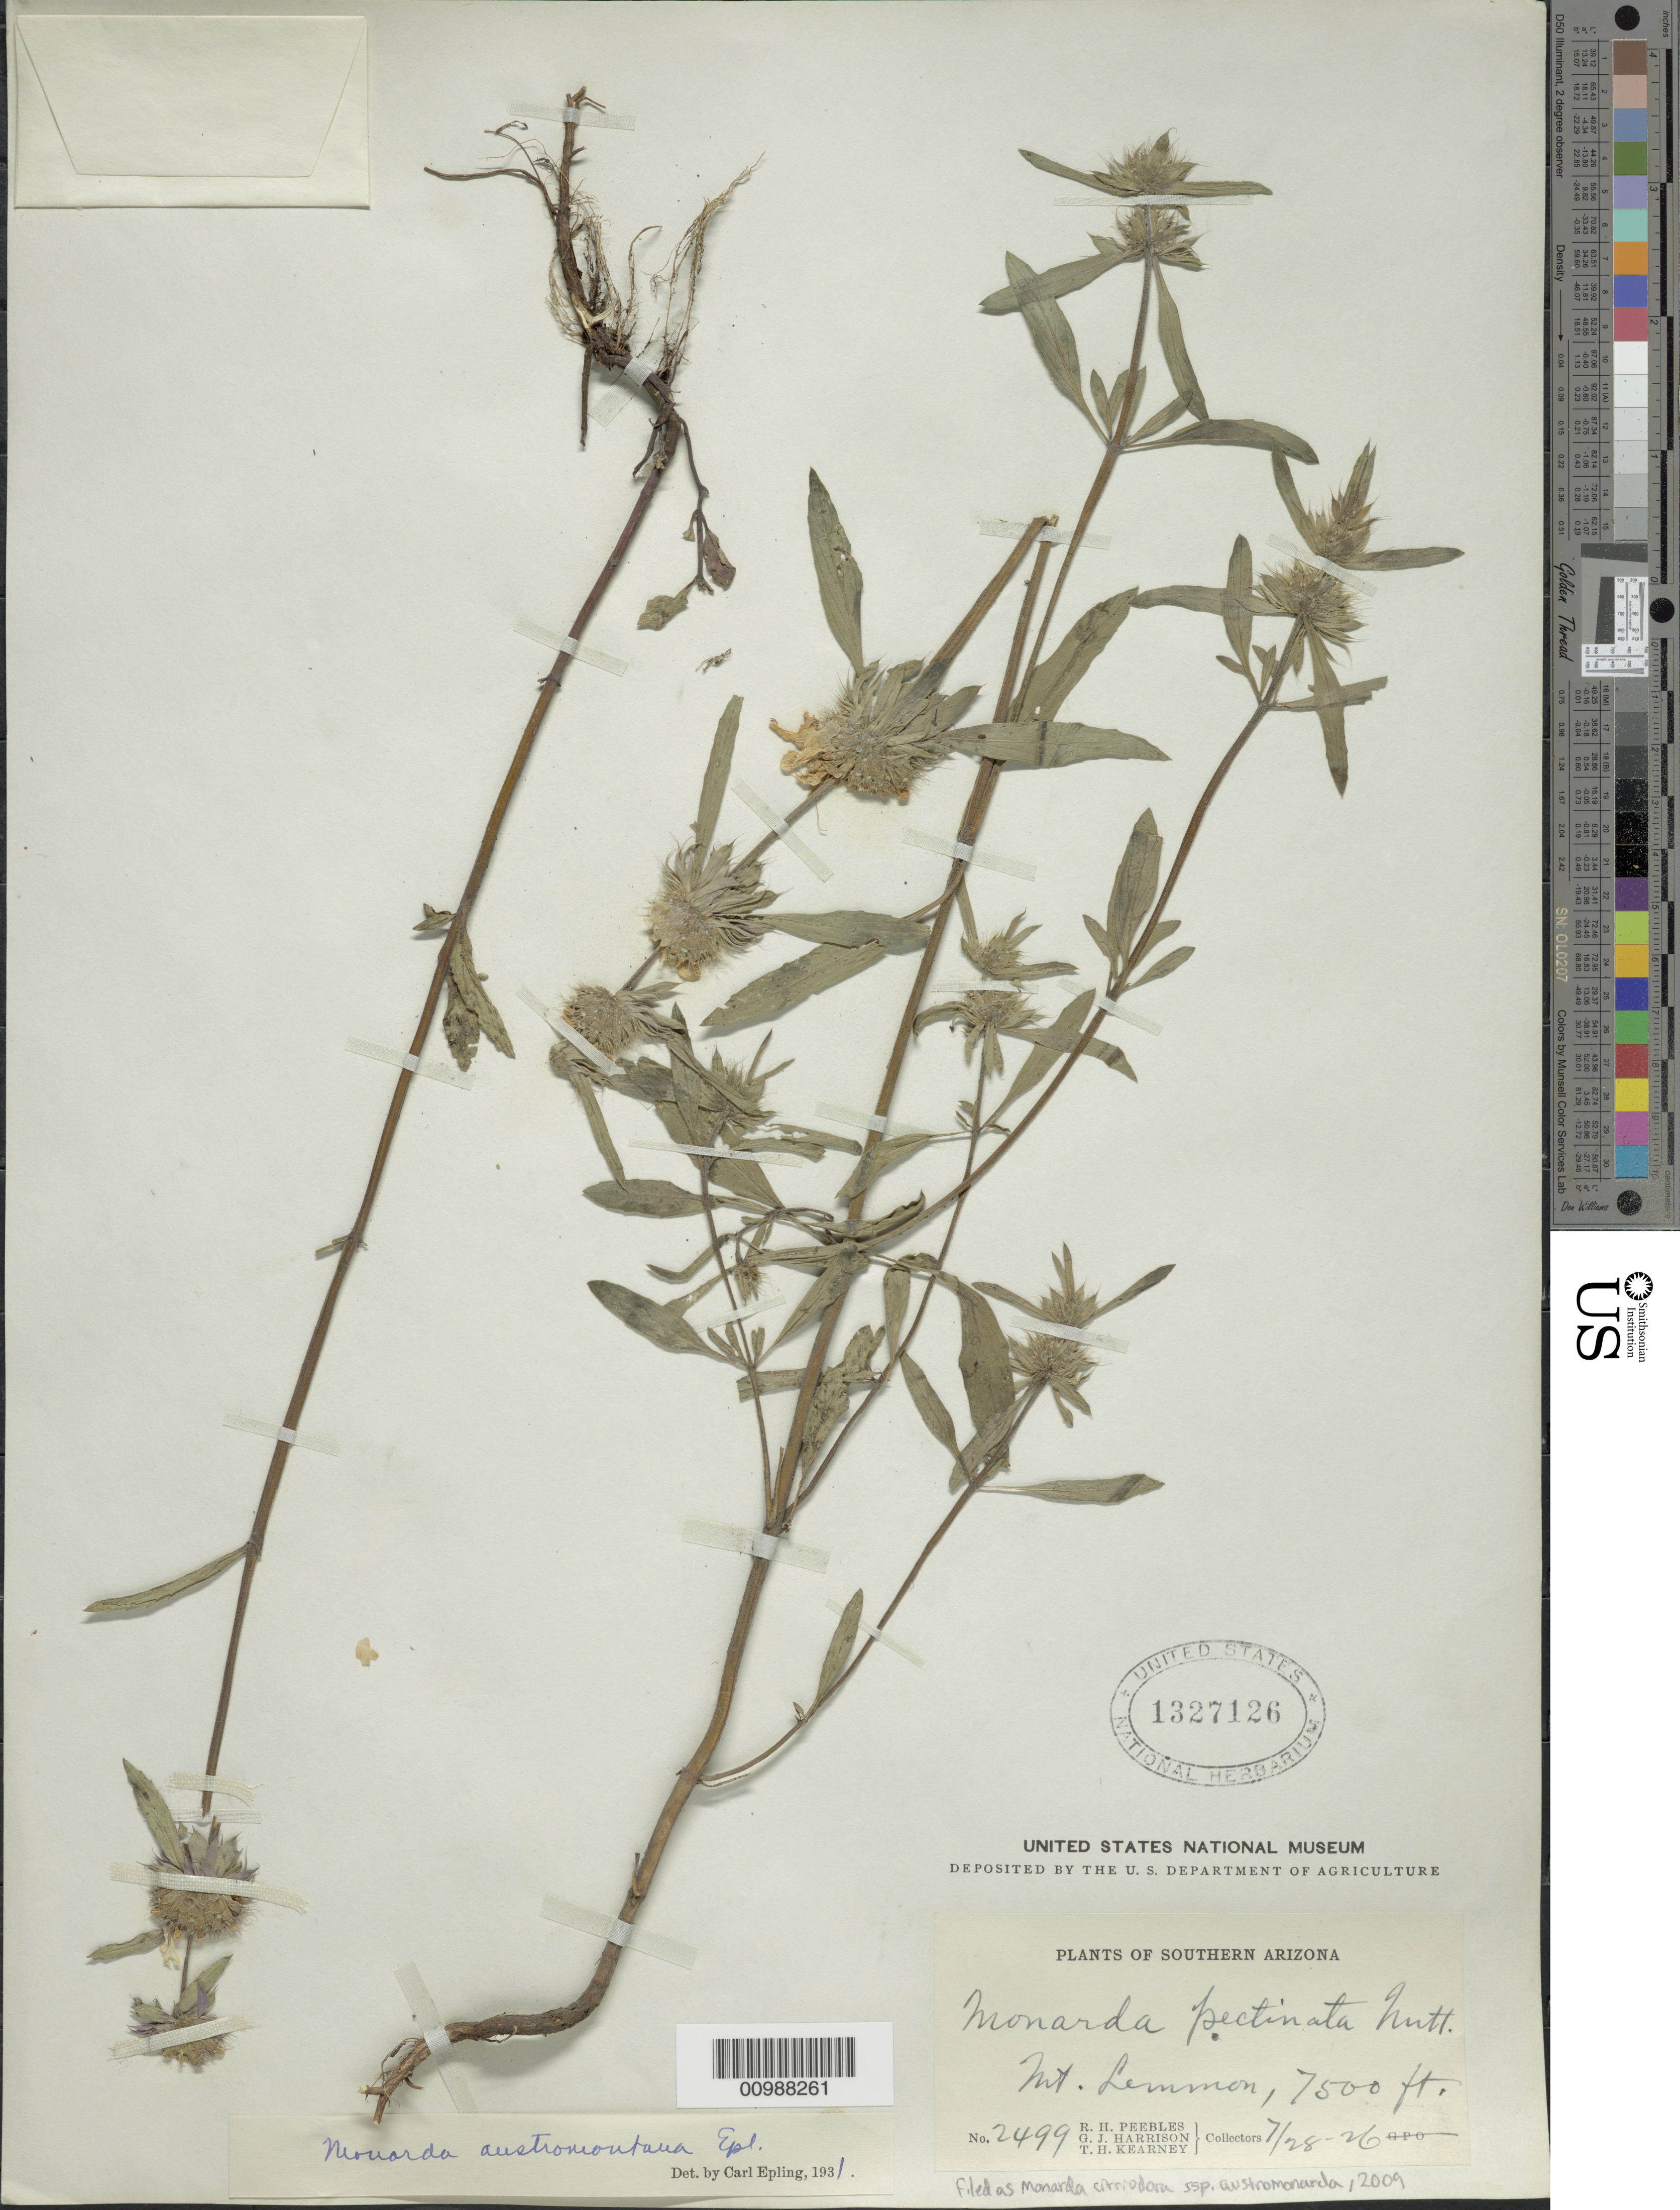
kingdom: Plantae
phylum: Tracheophyta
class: Magnoliopsida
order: Lamiales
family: Lamiaceae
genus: Monarda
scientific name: Monarda citriodora subsp. austromontana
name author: (Epling) Scora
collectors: R. H. Peebles & G. J. Harrison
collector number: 2499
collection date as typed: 28 Jul 1926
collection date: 1926-07-28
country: United States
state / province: Arizona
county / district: Pima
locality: Mount Lemmon.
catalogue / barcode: US 1327126